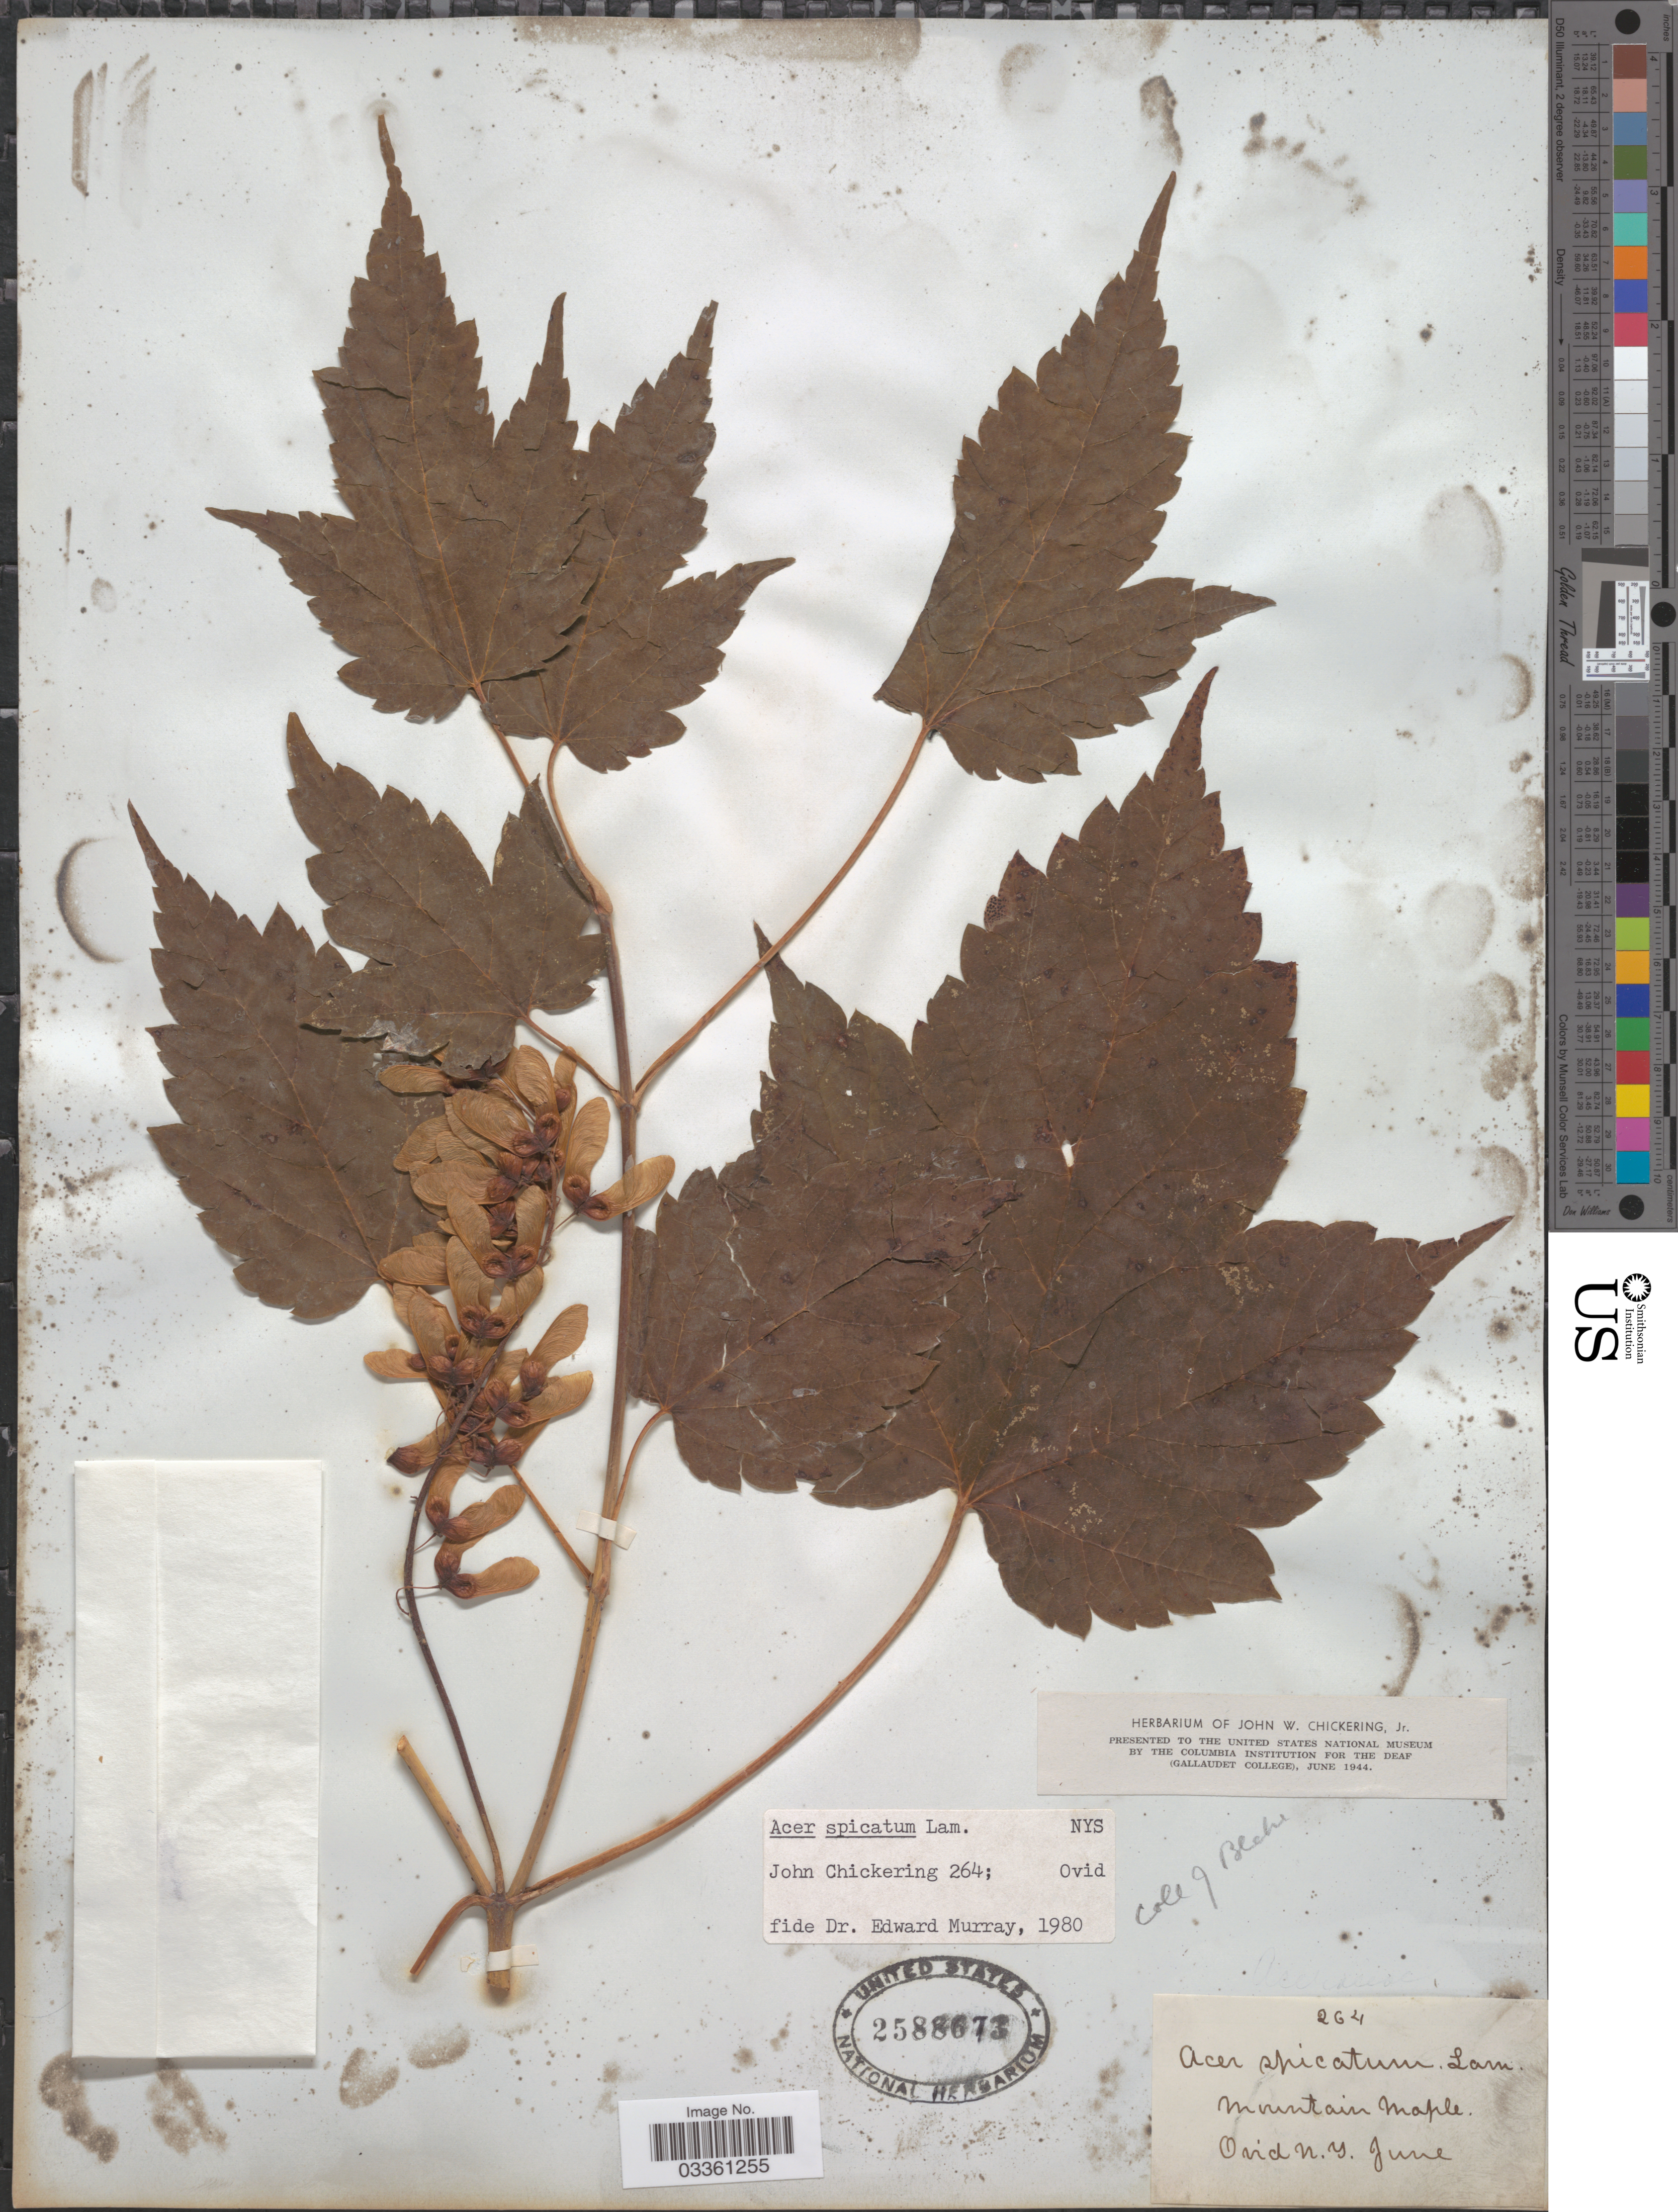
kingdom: Plantae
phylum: Tracheophyta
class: Magnoliopsida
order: Sapindales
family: Sapindaceae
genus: Acer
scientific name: Acer spicatum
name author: Lam.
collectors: J. Blake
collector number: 264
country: United States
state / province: New York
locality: Ovid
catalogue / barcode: US 2588673